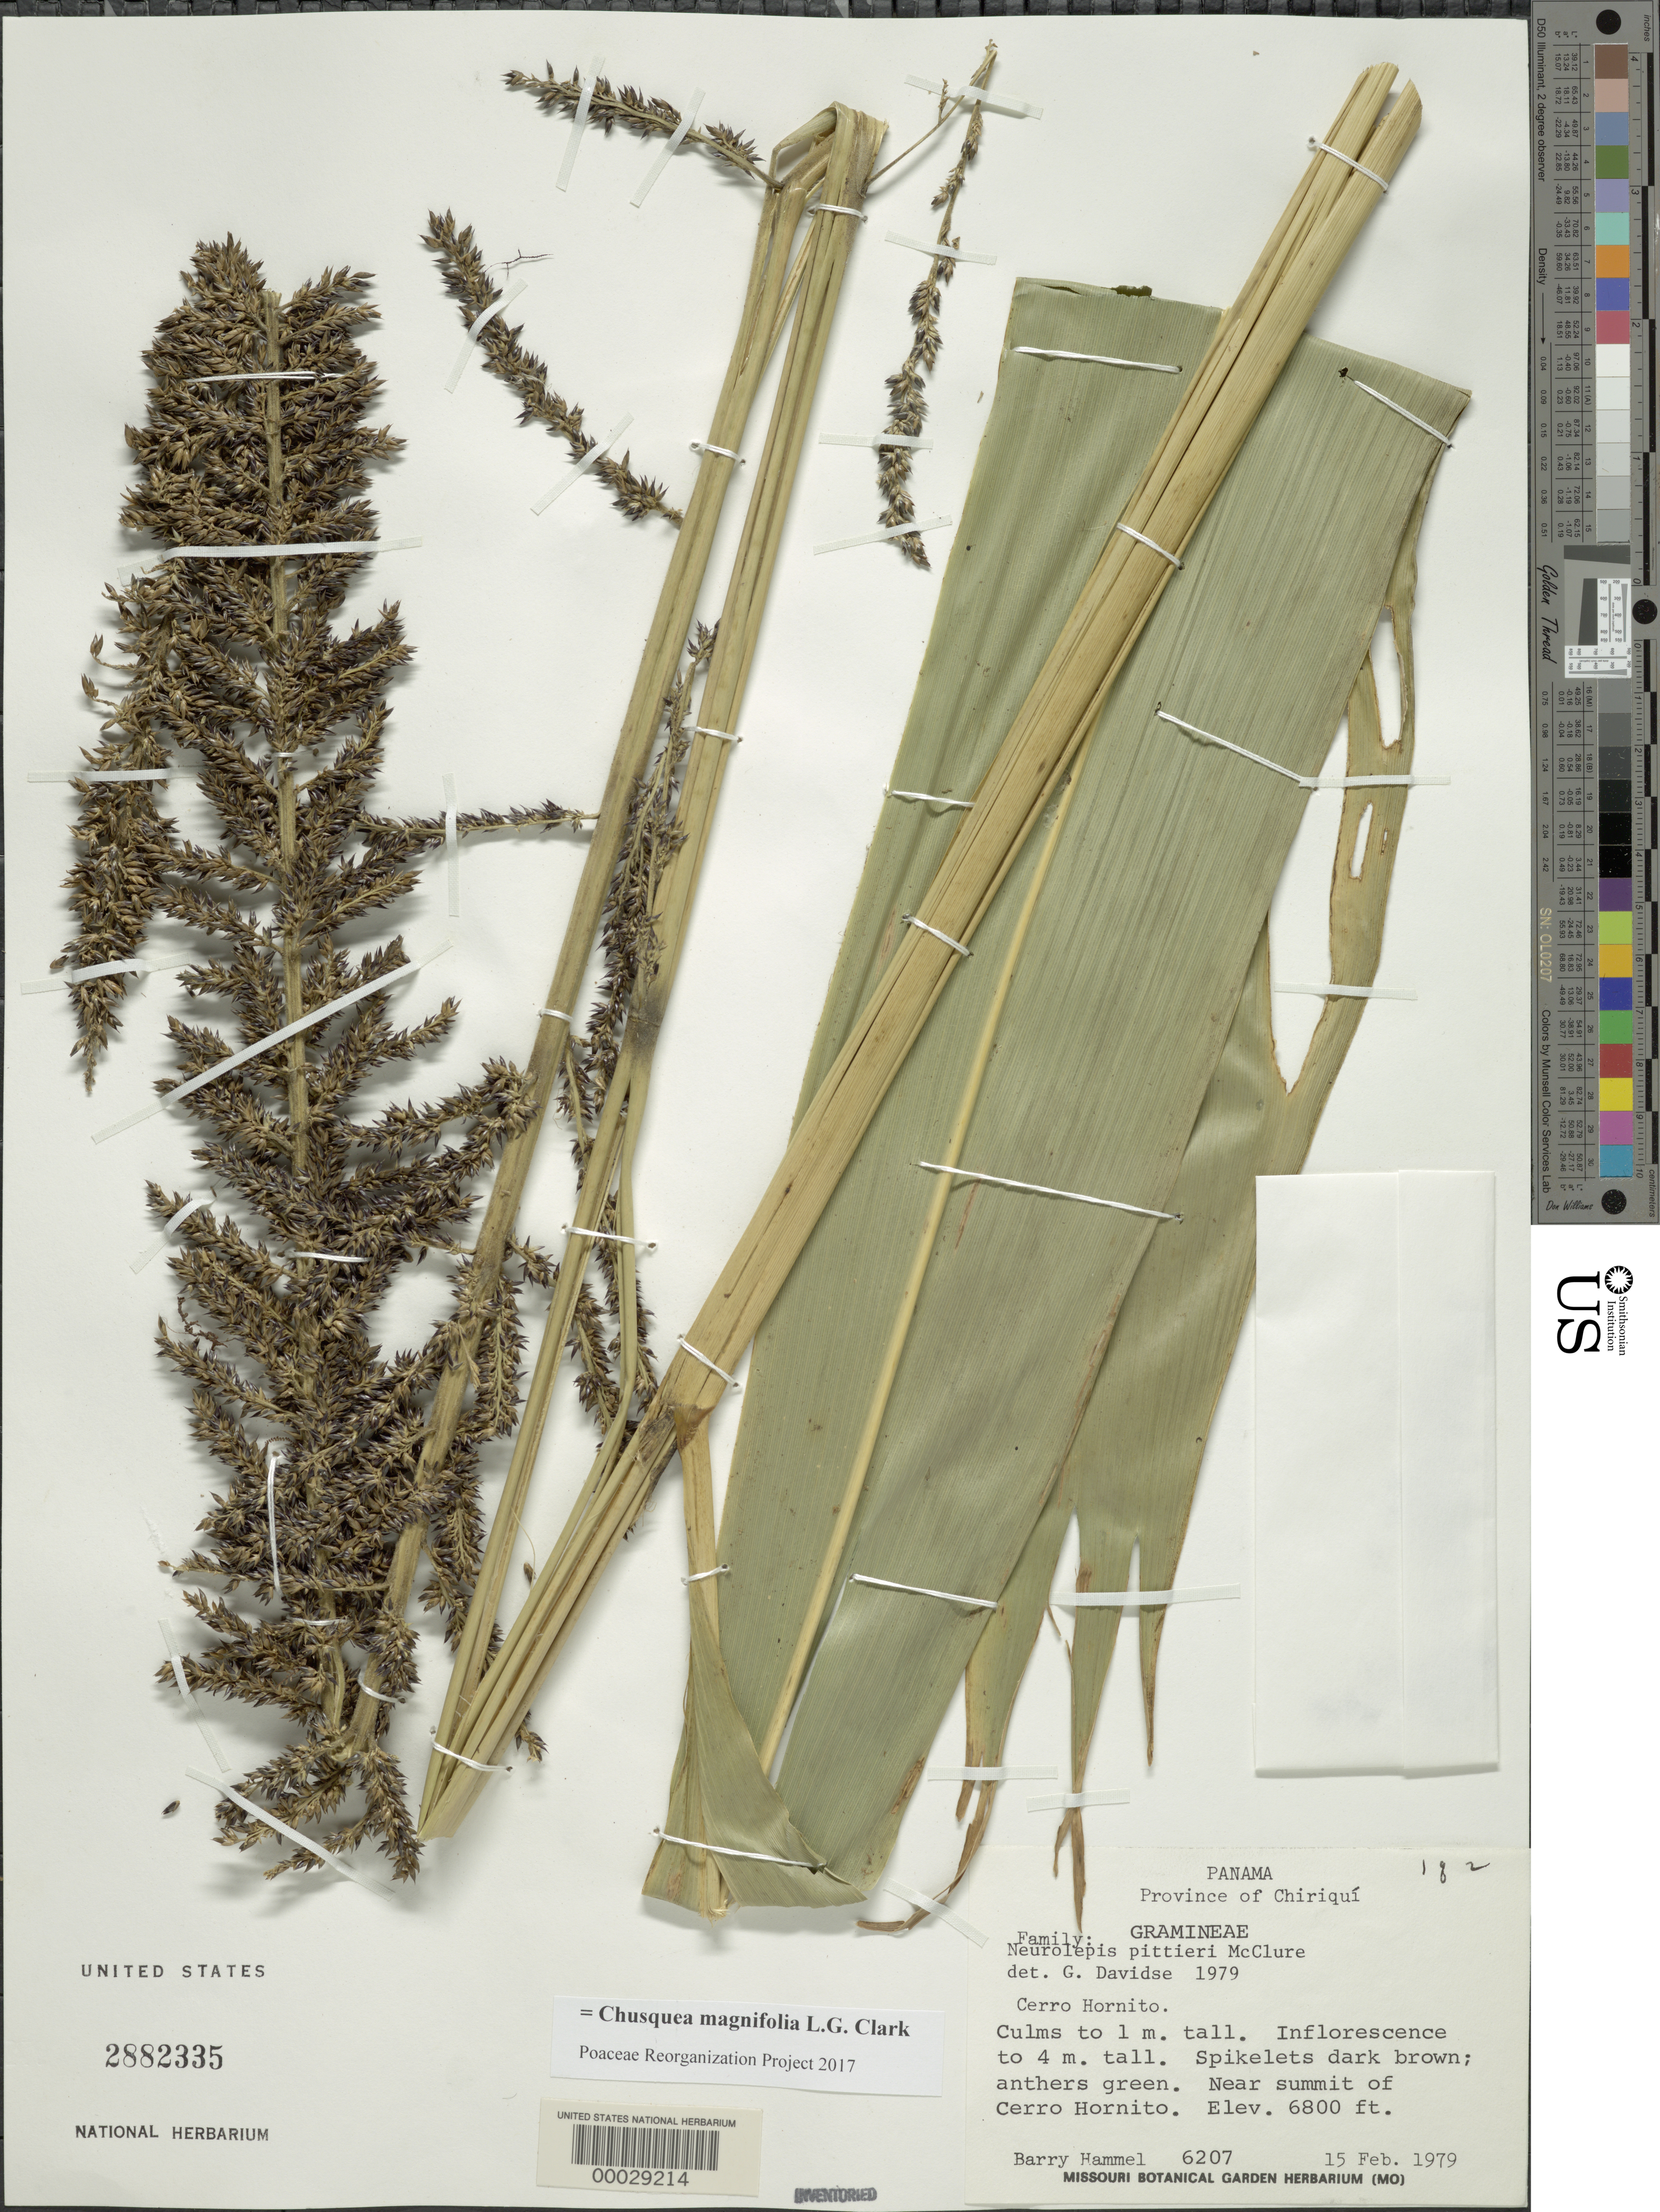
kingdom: Plantae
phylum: Tracheophyta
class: Liliopsida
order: Poales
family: Poaceae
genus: Neurolepis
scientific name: Neurolepis pittieri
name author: McClure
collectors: B. Hammel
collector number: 6207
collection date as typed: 15 Feb 1979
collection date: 1979-02-15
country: Panama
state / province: Chiriquí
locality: Cerro Hornito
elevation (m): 2074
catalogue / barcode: US 2882335